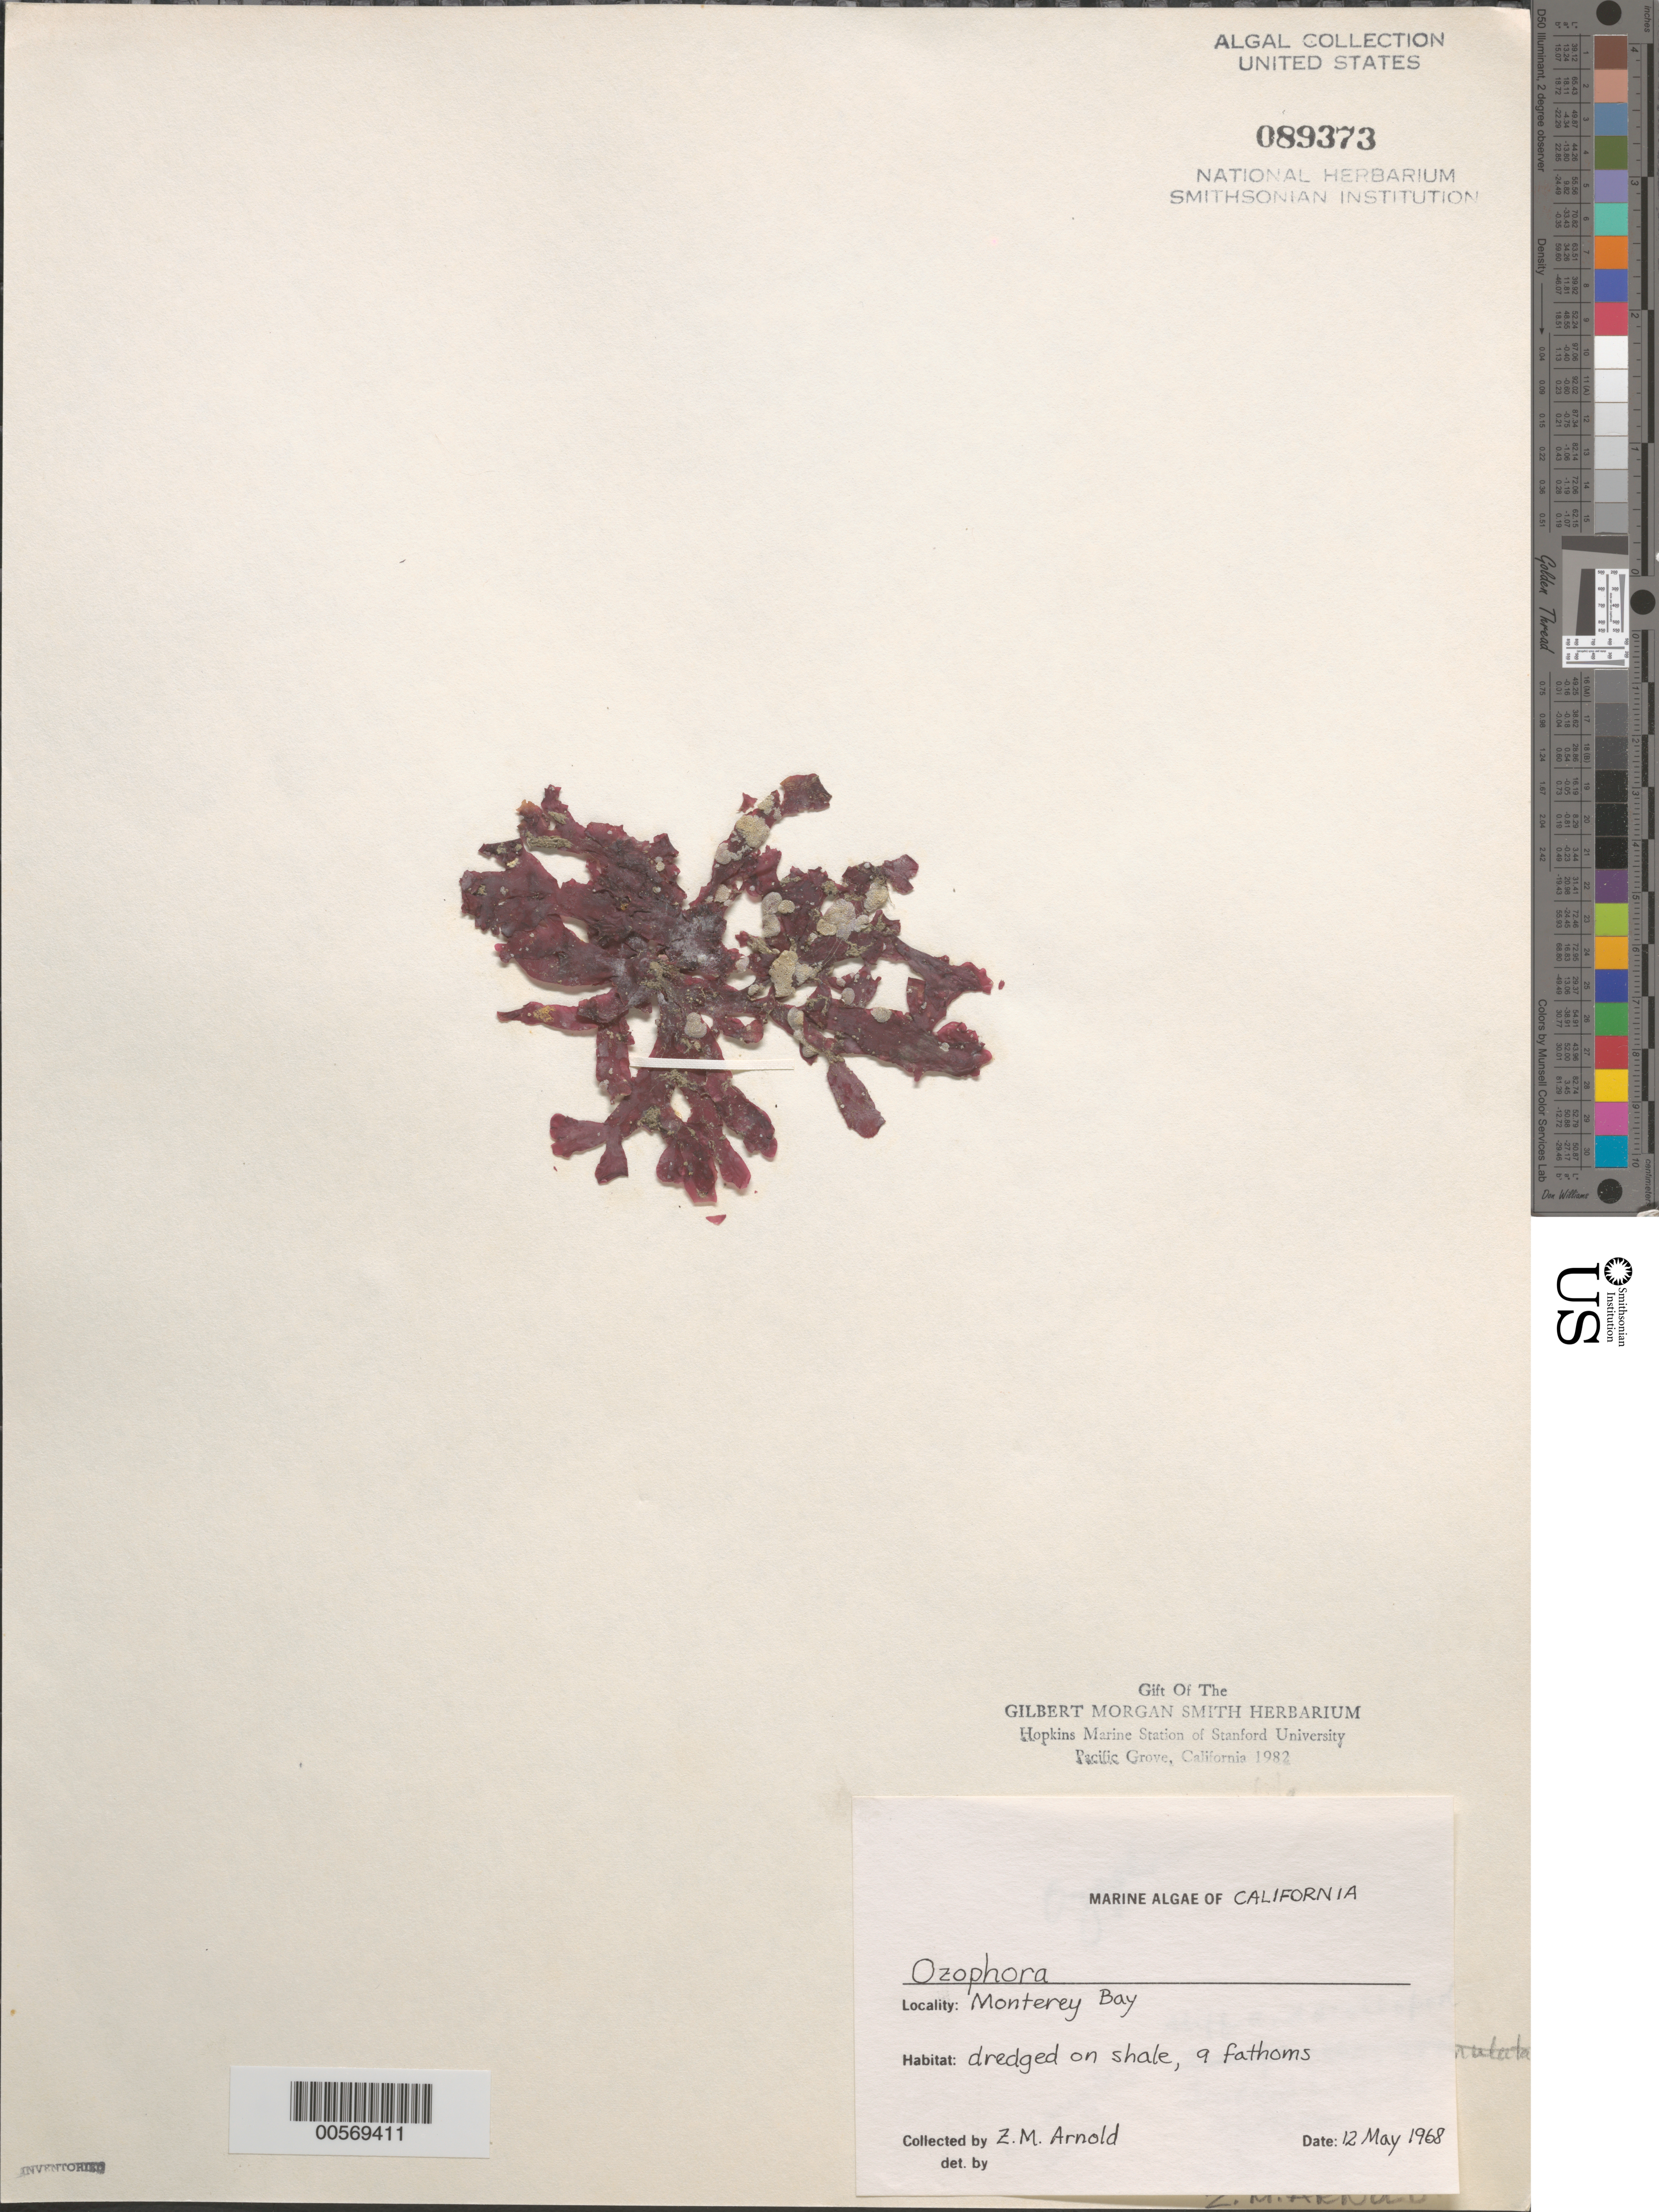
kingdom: Plantae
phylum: Rhodophyta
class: Florideophyceae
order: Gigartinales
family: Phyllophoraceae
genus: Ozophora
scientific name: Ozophora sp.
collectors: Z. M. Arnold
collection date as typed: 12 May 1968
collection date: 1968-05-12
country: United States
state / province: California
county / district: Monterey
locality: Monterey Bay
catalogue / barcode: US 89373